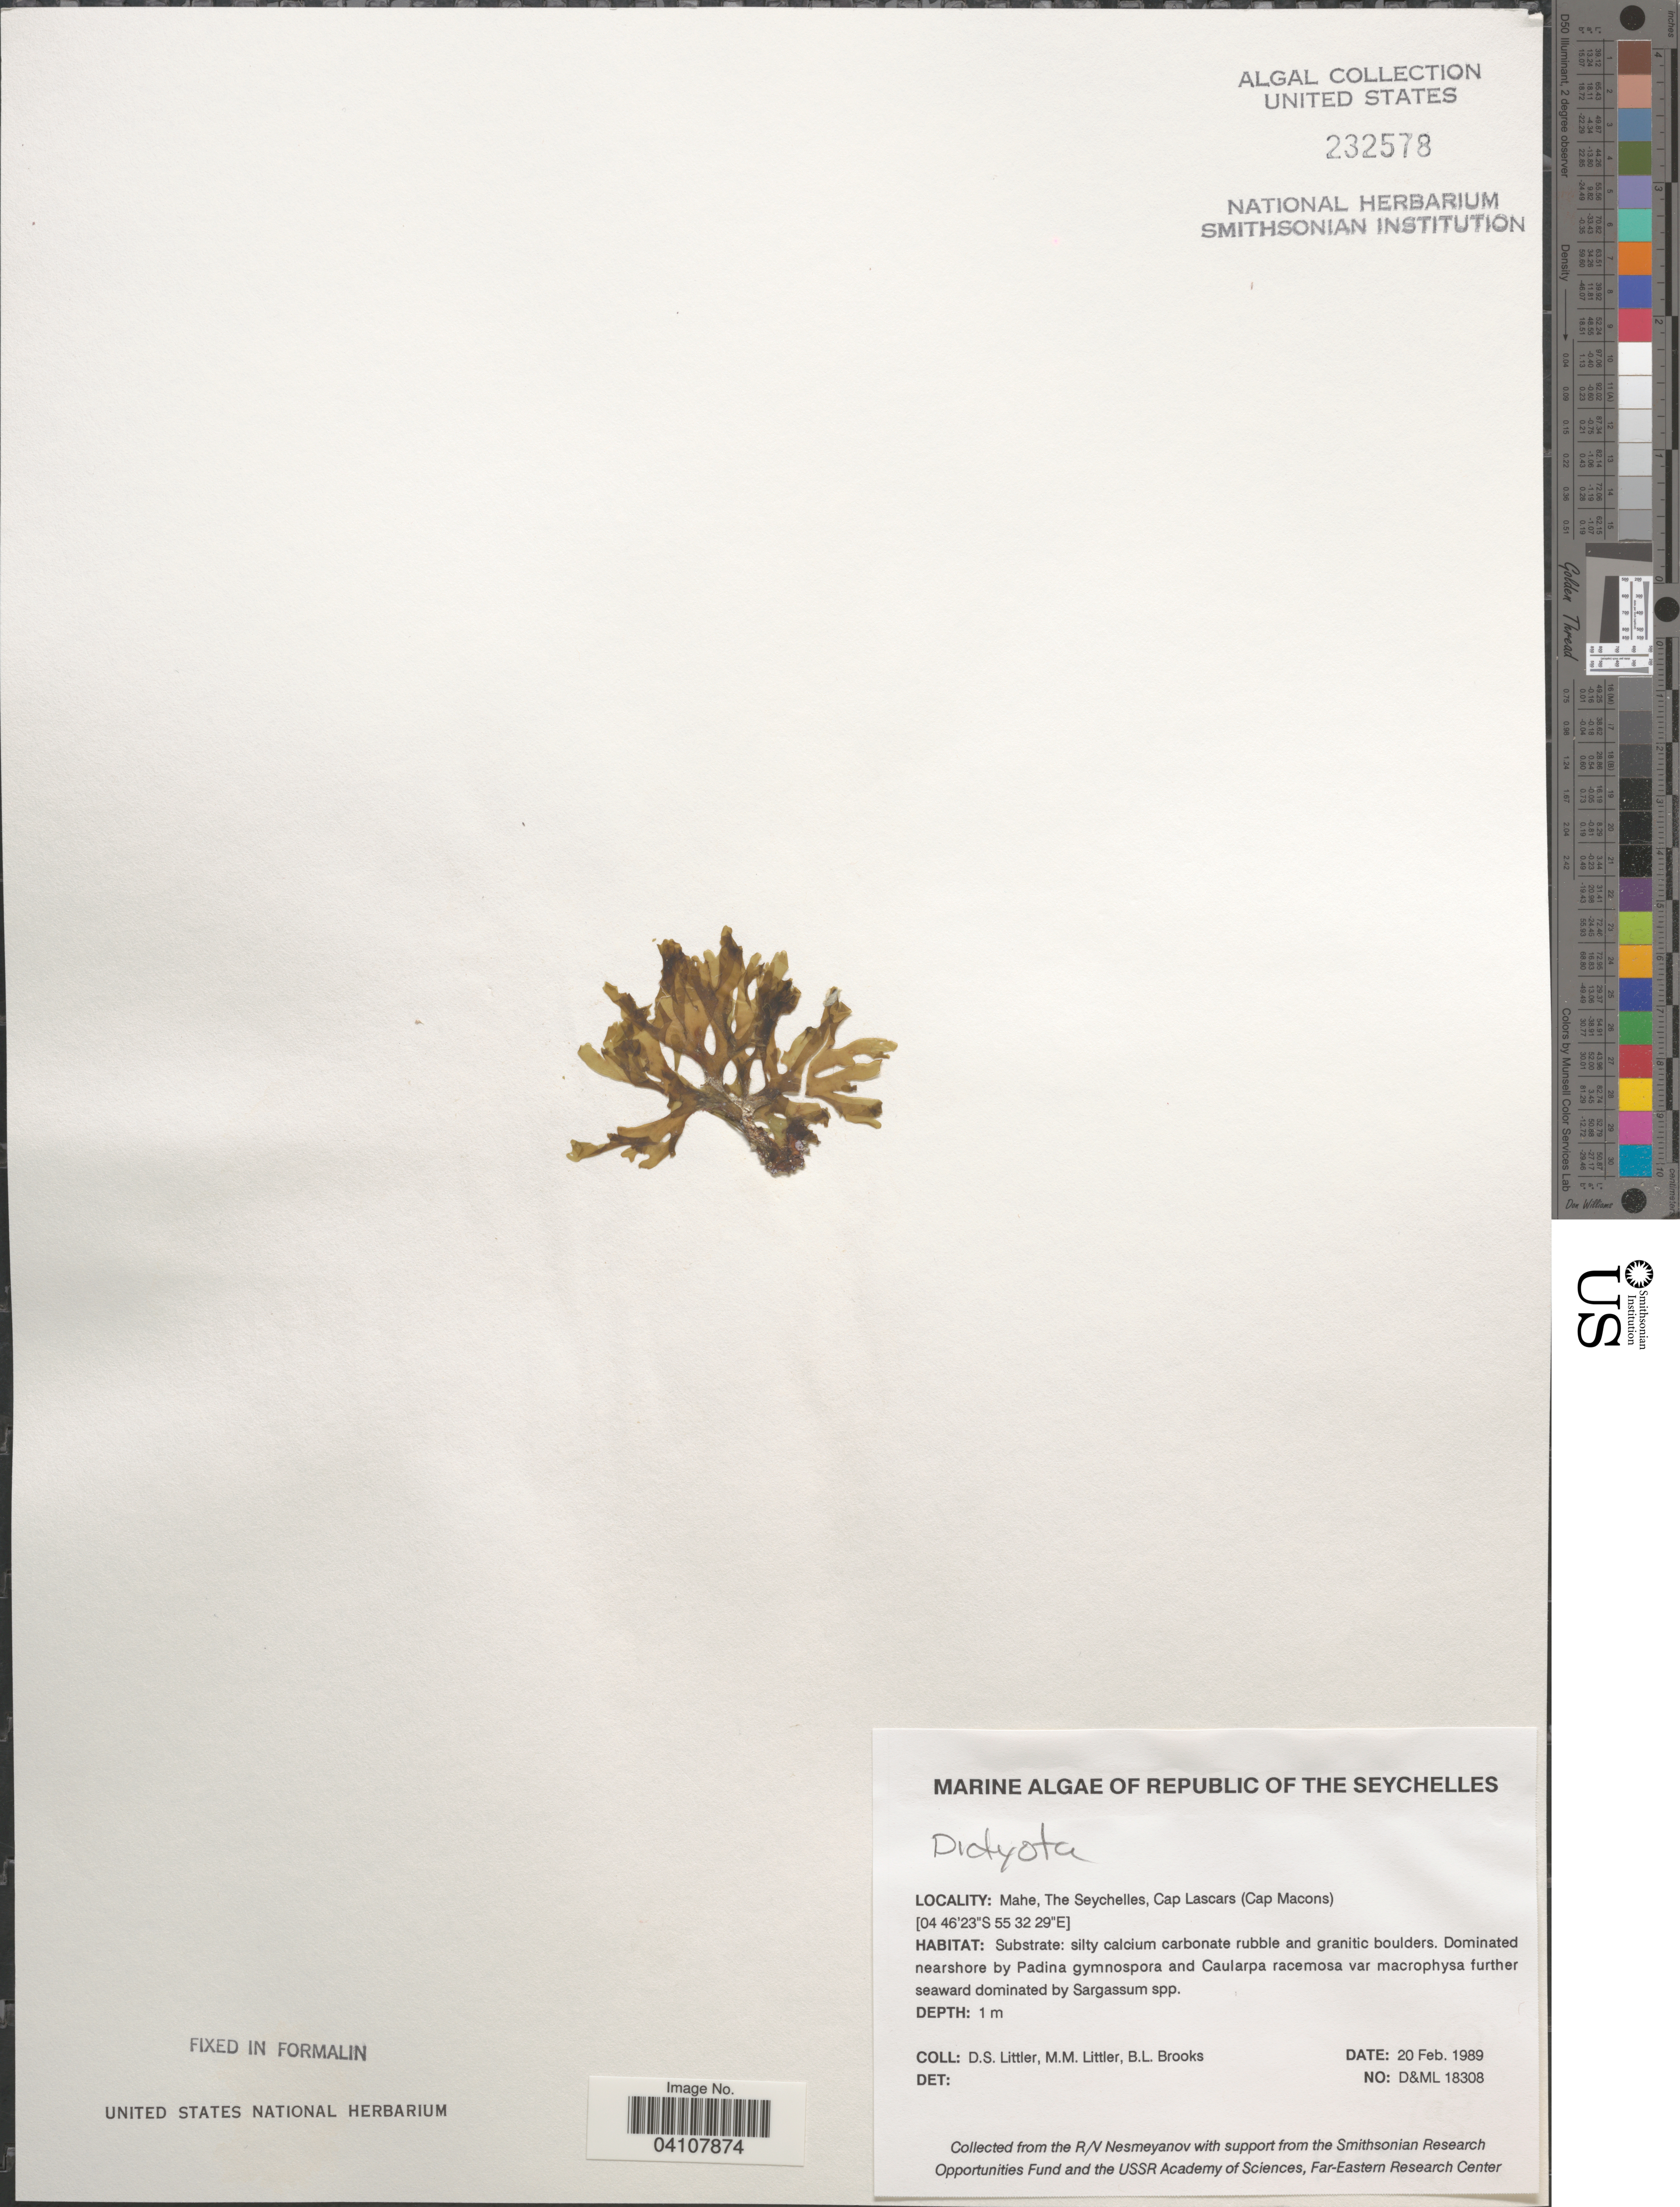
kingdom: Chromista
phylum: Ochrophyta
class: Phaeophyceae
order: Dictyotales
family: Dictyotaceae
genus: Dictyota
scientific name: Dictyota sp.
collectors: D. S. Littler & B. Brooks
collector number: D&ML18308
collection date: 1989-02-20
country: Seychelles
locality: Republic of the Seychelles. Mahe, Cap Lascars (Cap Macons).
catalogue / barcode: US 232578